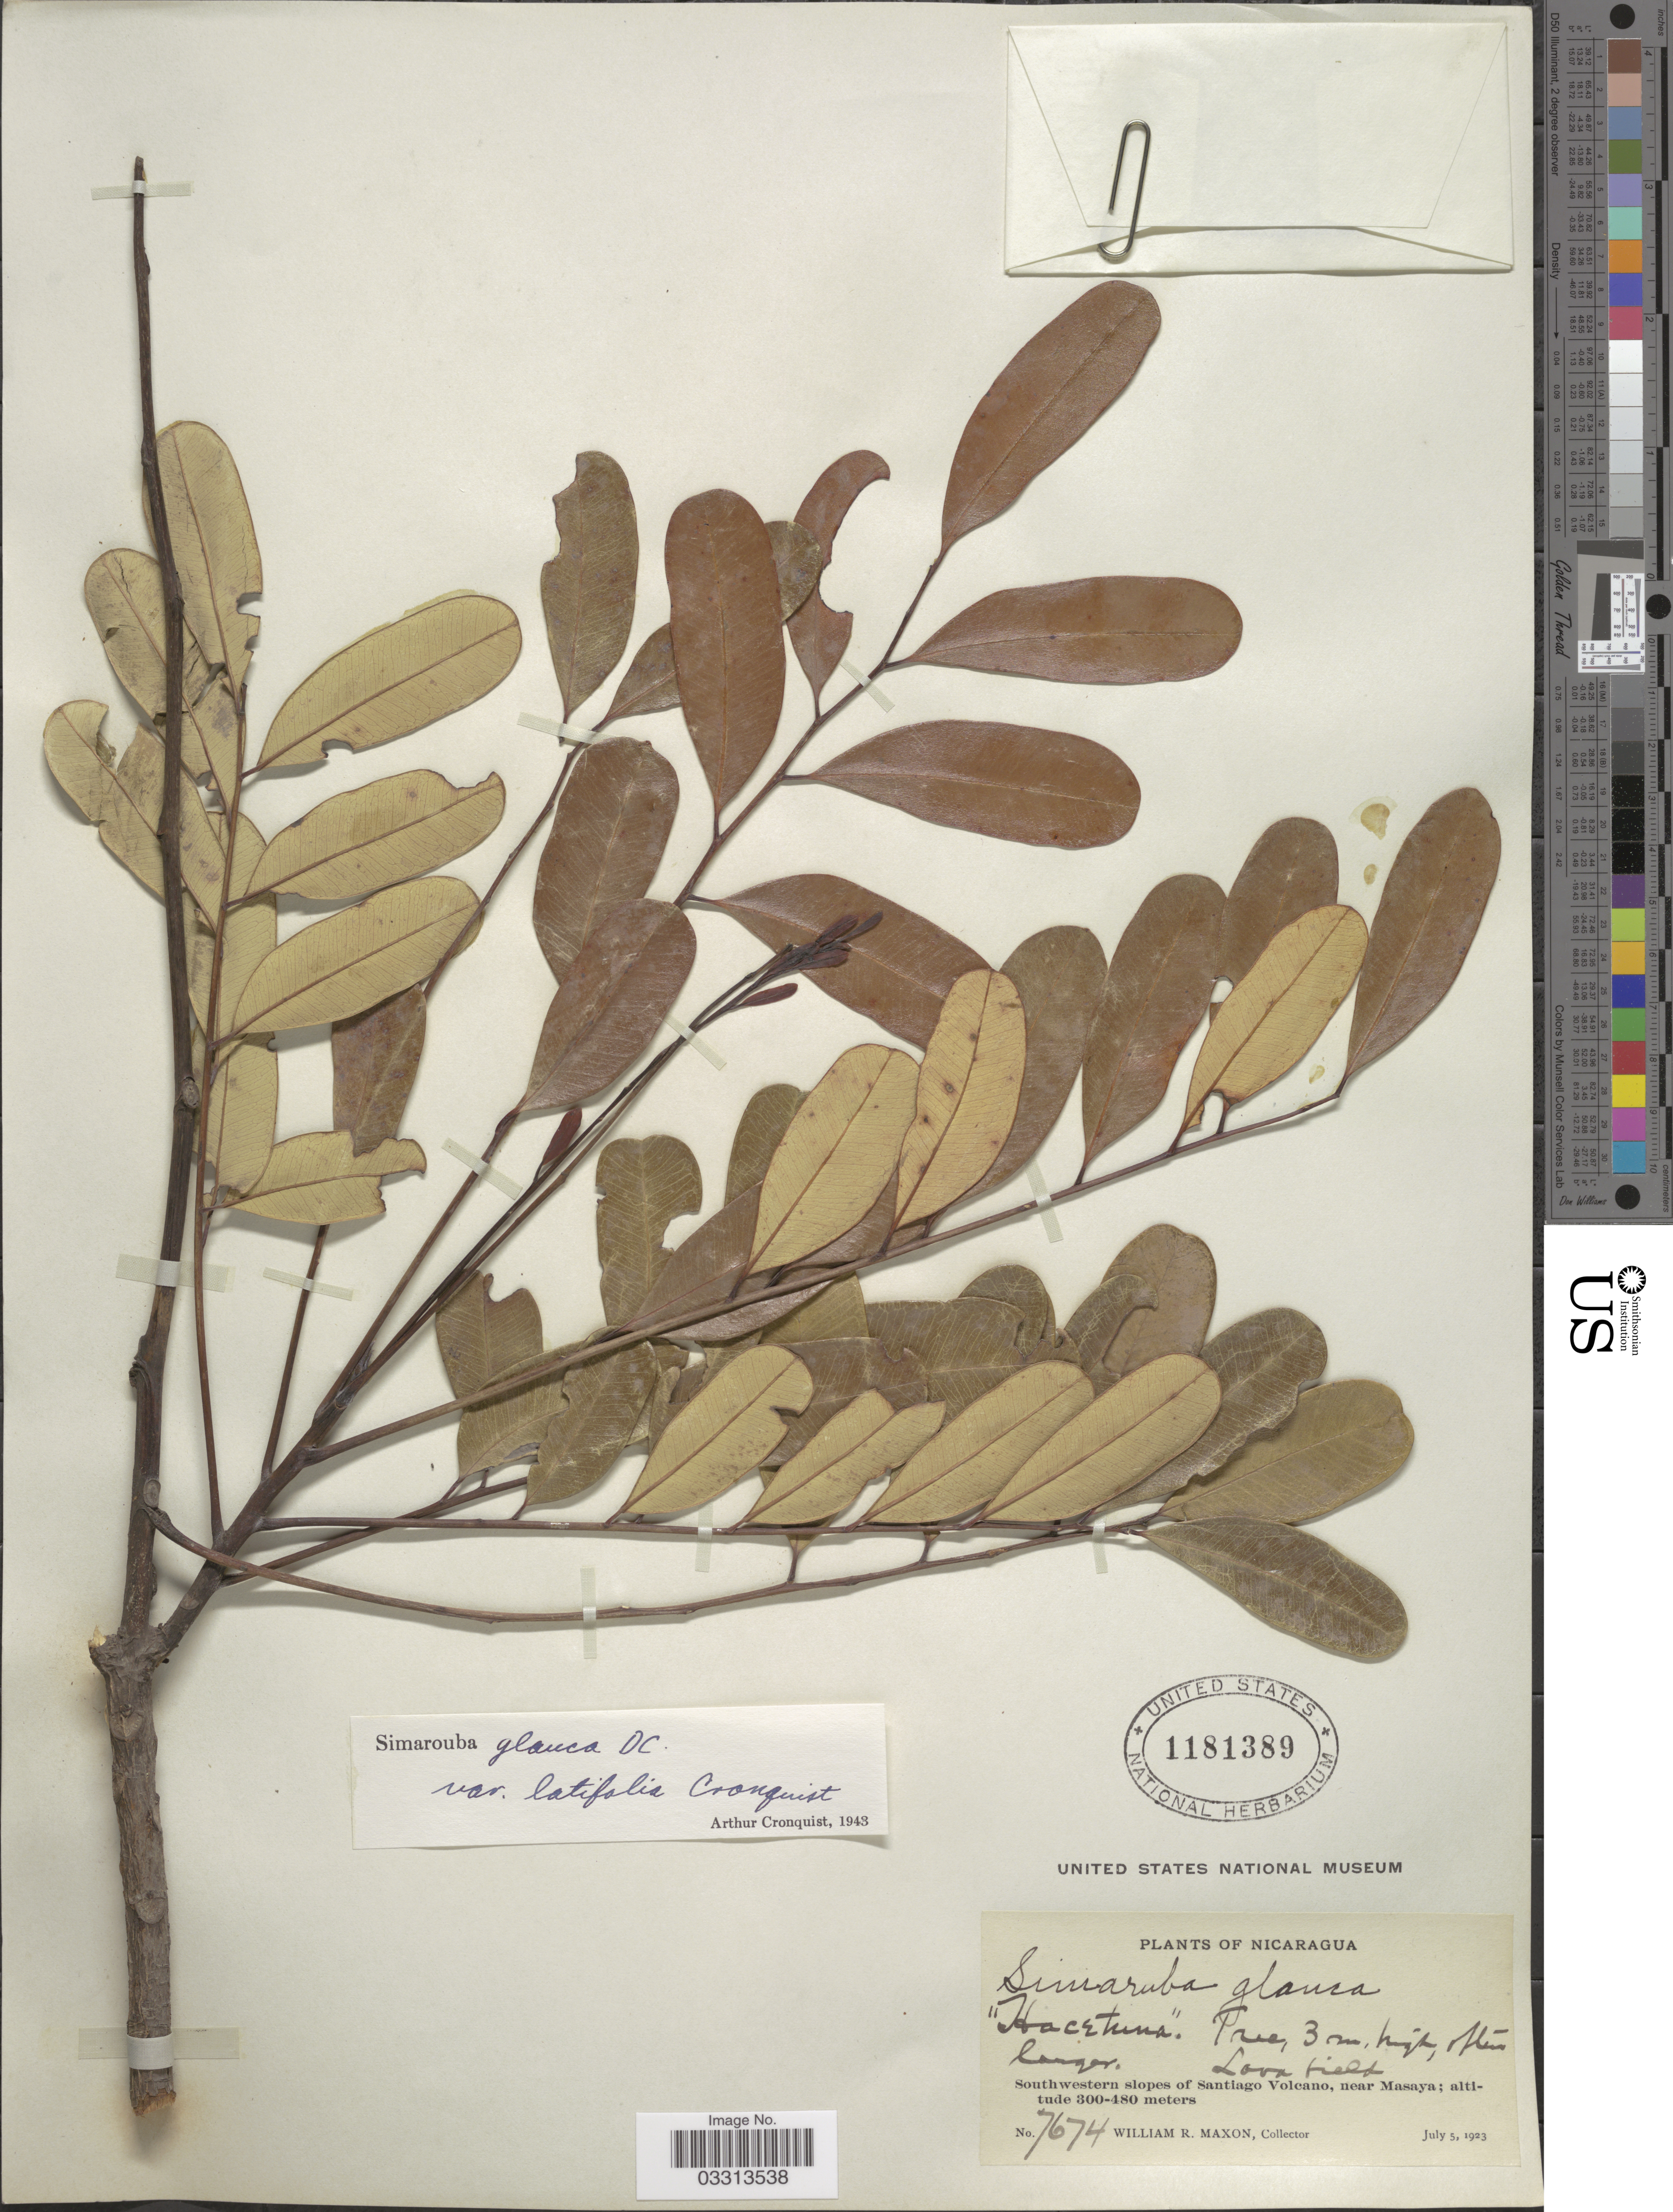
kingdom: Plantae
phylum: Tracheophyta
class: Magnoliopsida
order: Sapindales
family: Simaroubaceae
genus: Simarouba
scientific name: Simarouba glauca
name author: DC.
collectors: W. R. Maxon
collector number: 7674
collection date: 1923-07-05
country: Nicaragua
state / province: Masaya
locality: Southwestern slopes of Santiago Volcano, near Masaya.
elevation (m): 300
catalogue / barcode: US 1181389